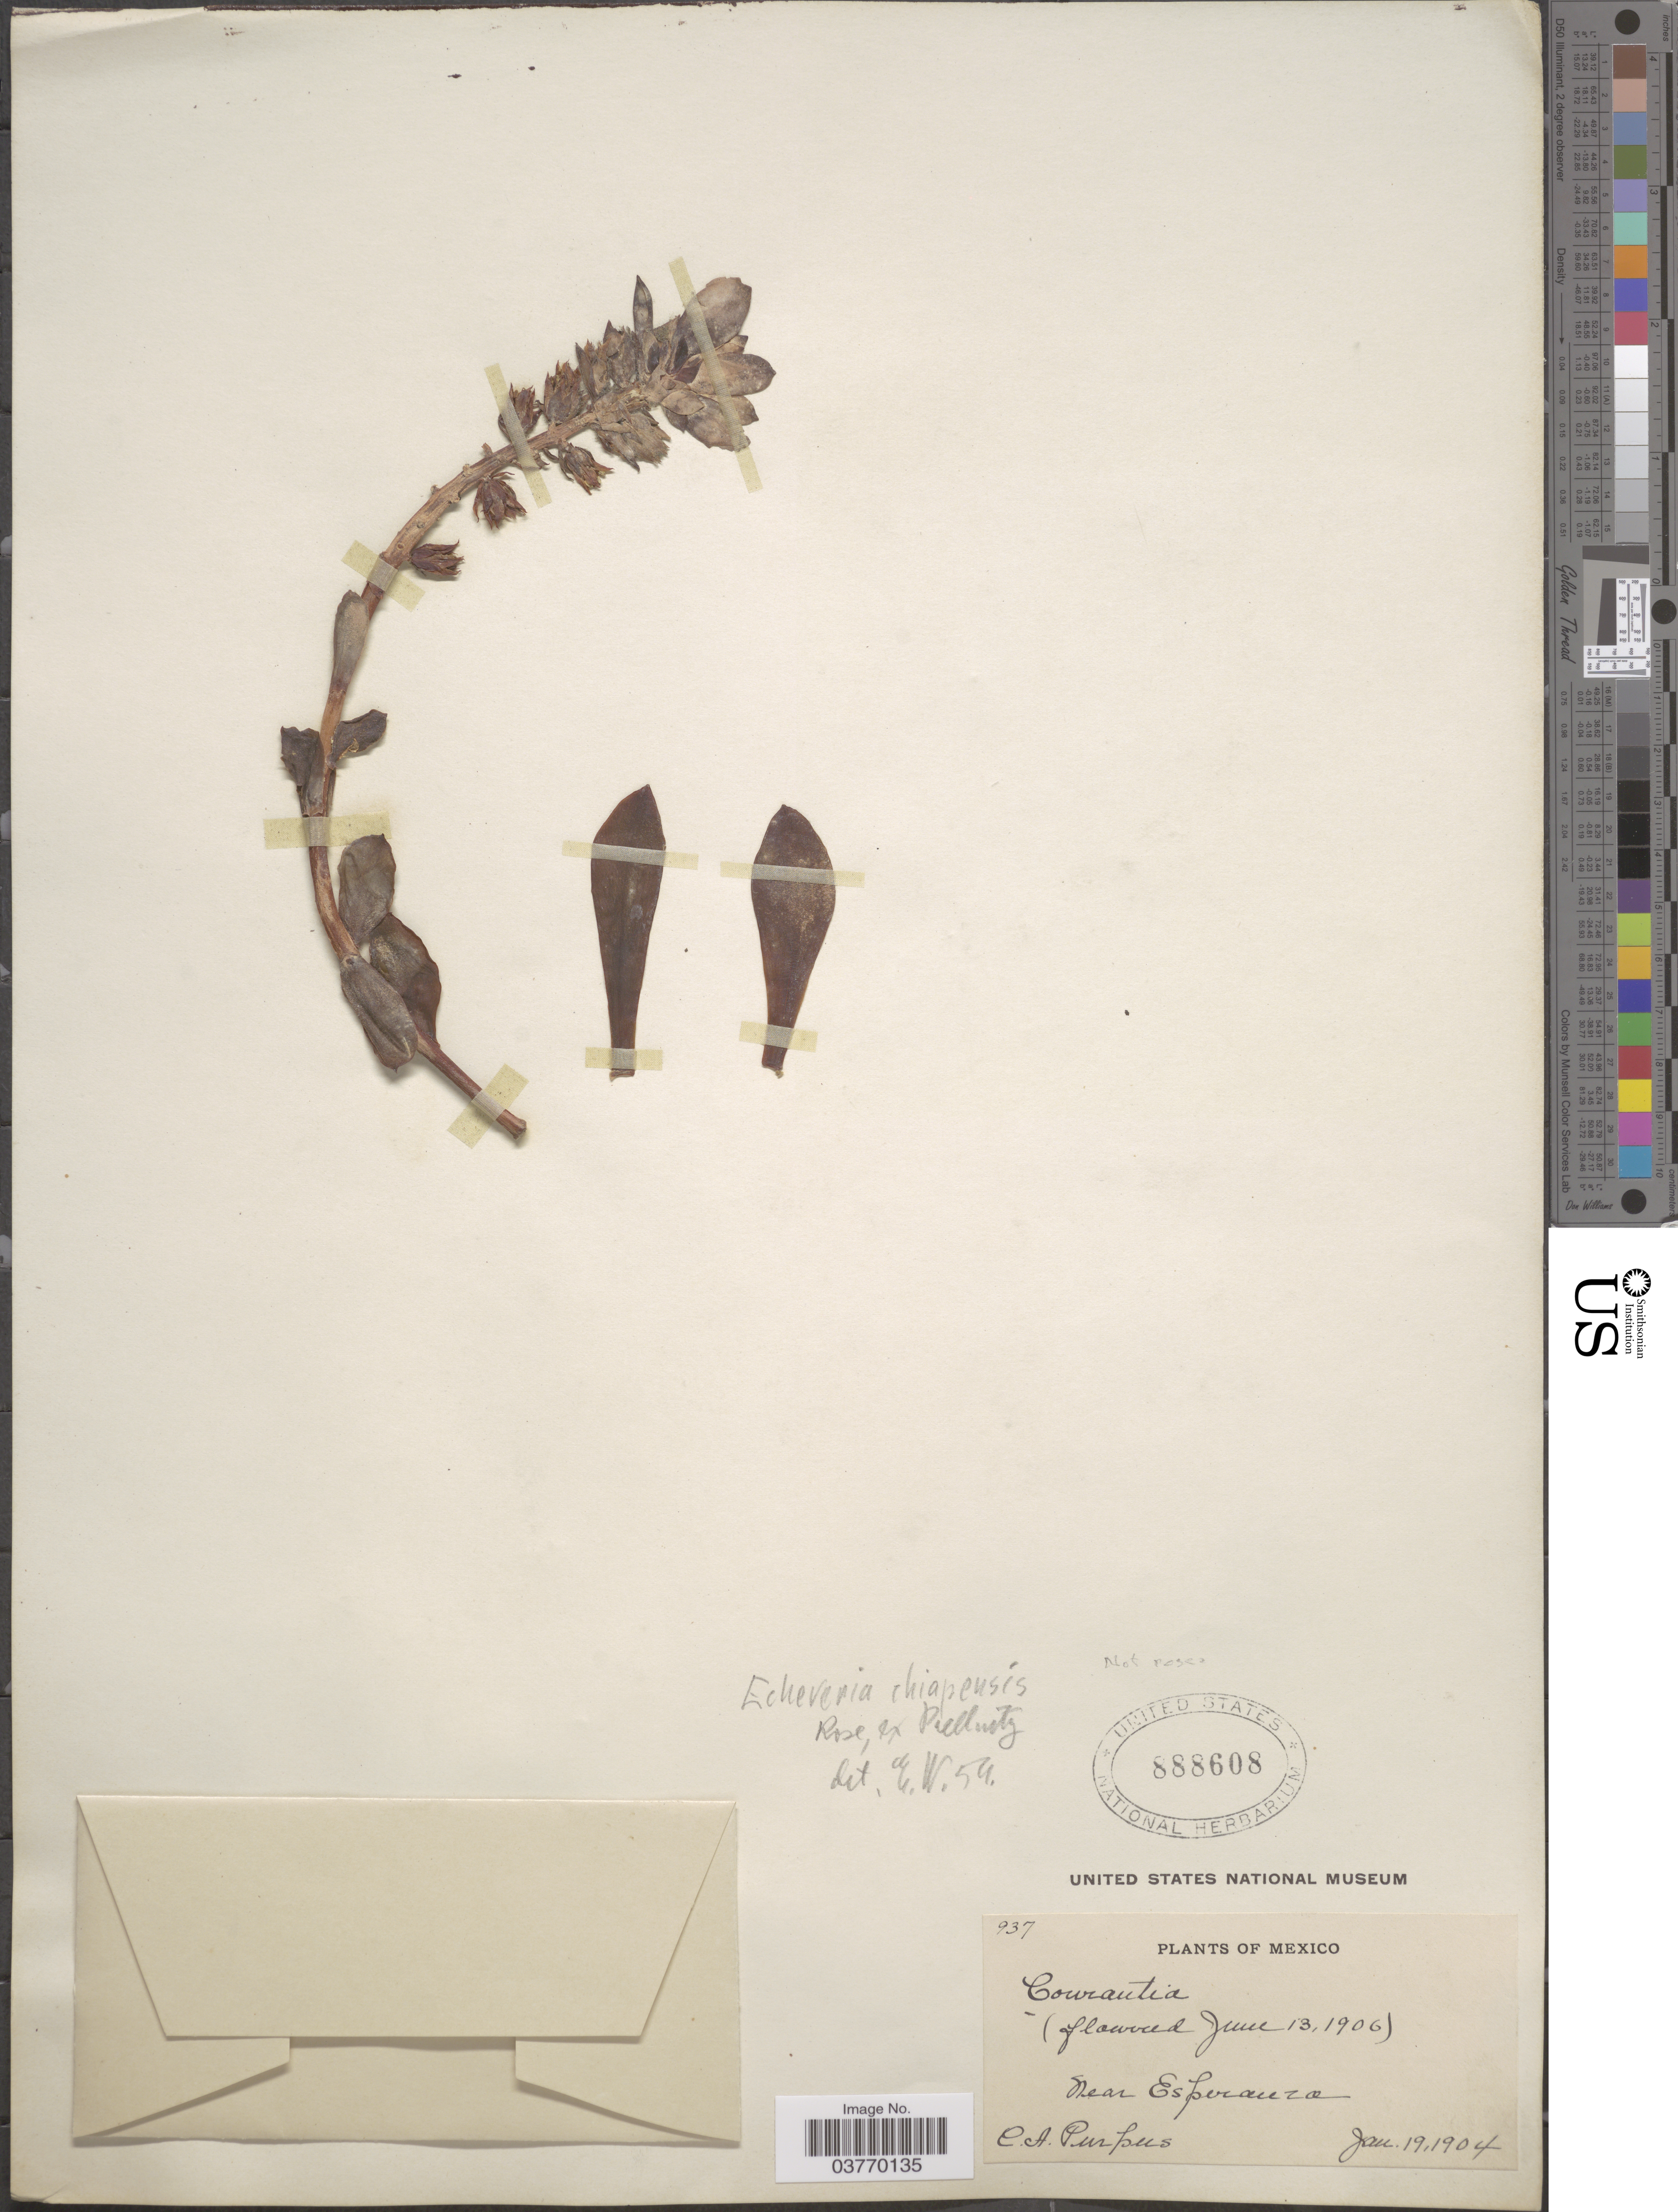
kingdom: Plantae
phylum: Tracheophyta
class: Magnoliopsida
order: Saxifragales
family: Crassulaceae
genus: Echeveria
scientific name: Echeveria chiapensis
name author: Rose ex Poelln.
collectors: C. A. Purpus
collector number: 937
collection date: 1904-01-19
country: Mexico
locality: Near Esperanza.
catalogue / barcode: US 888608